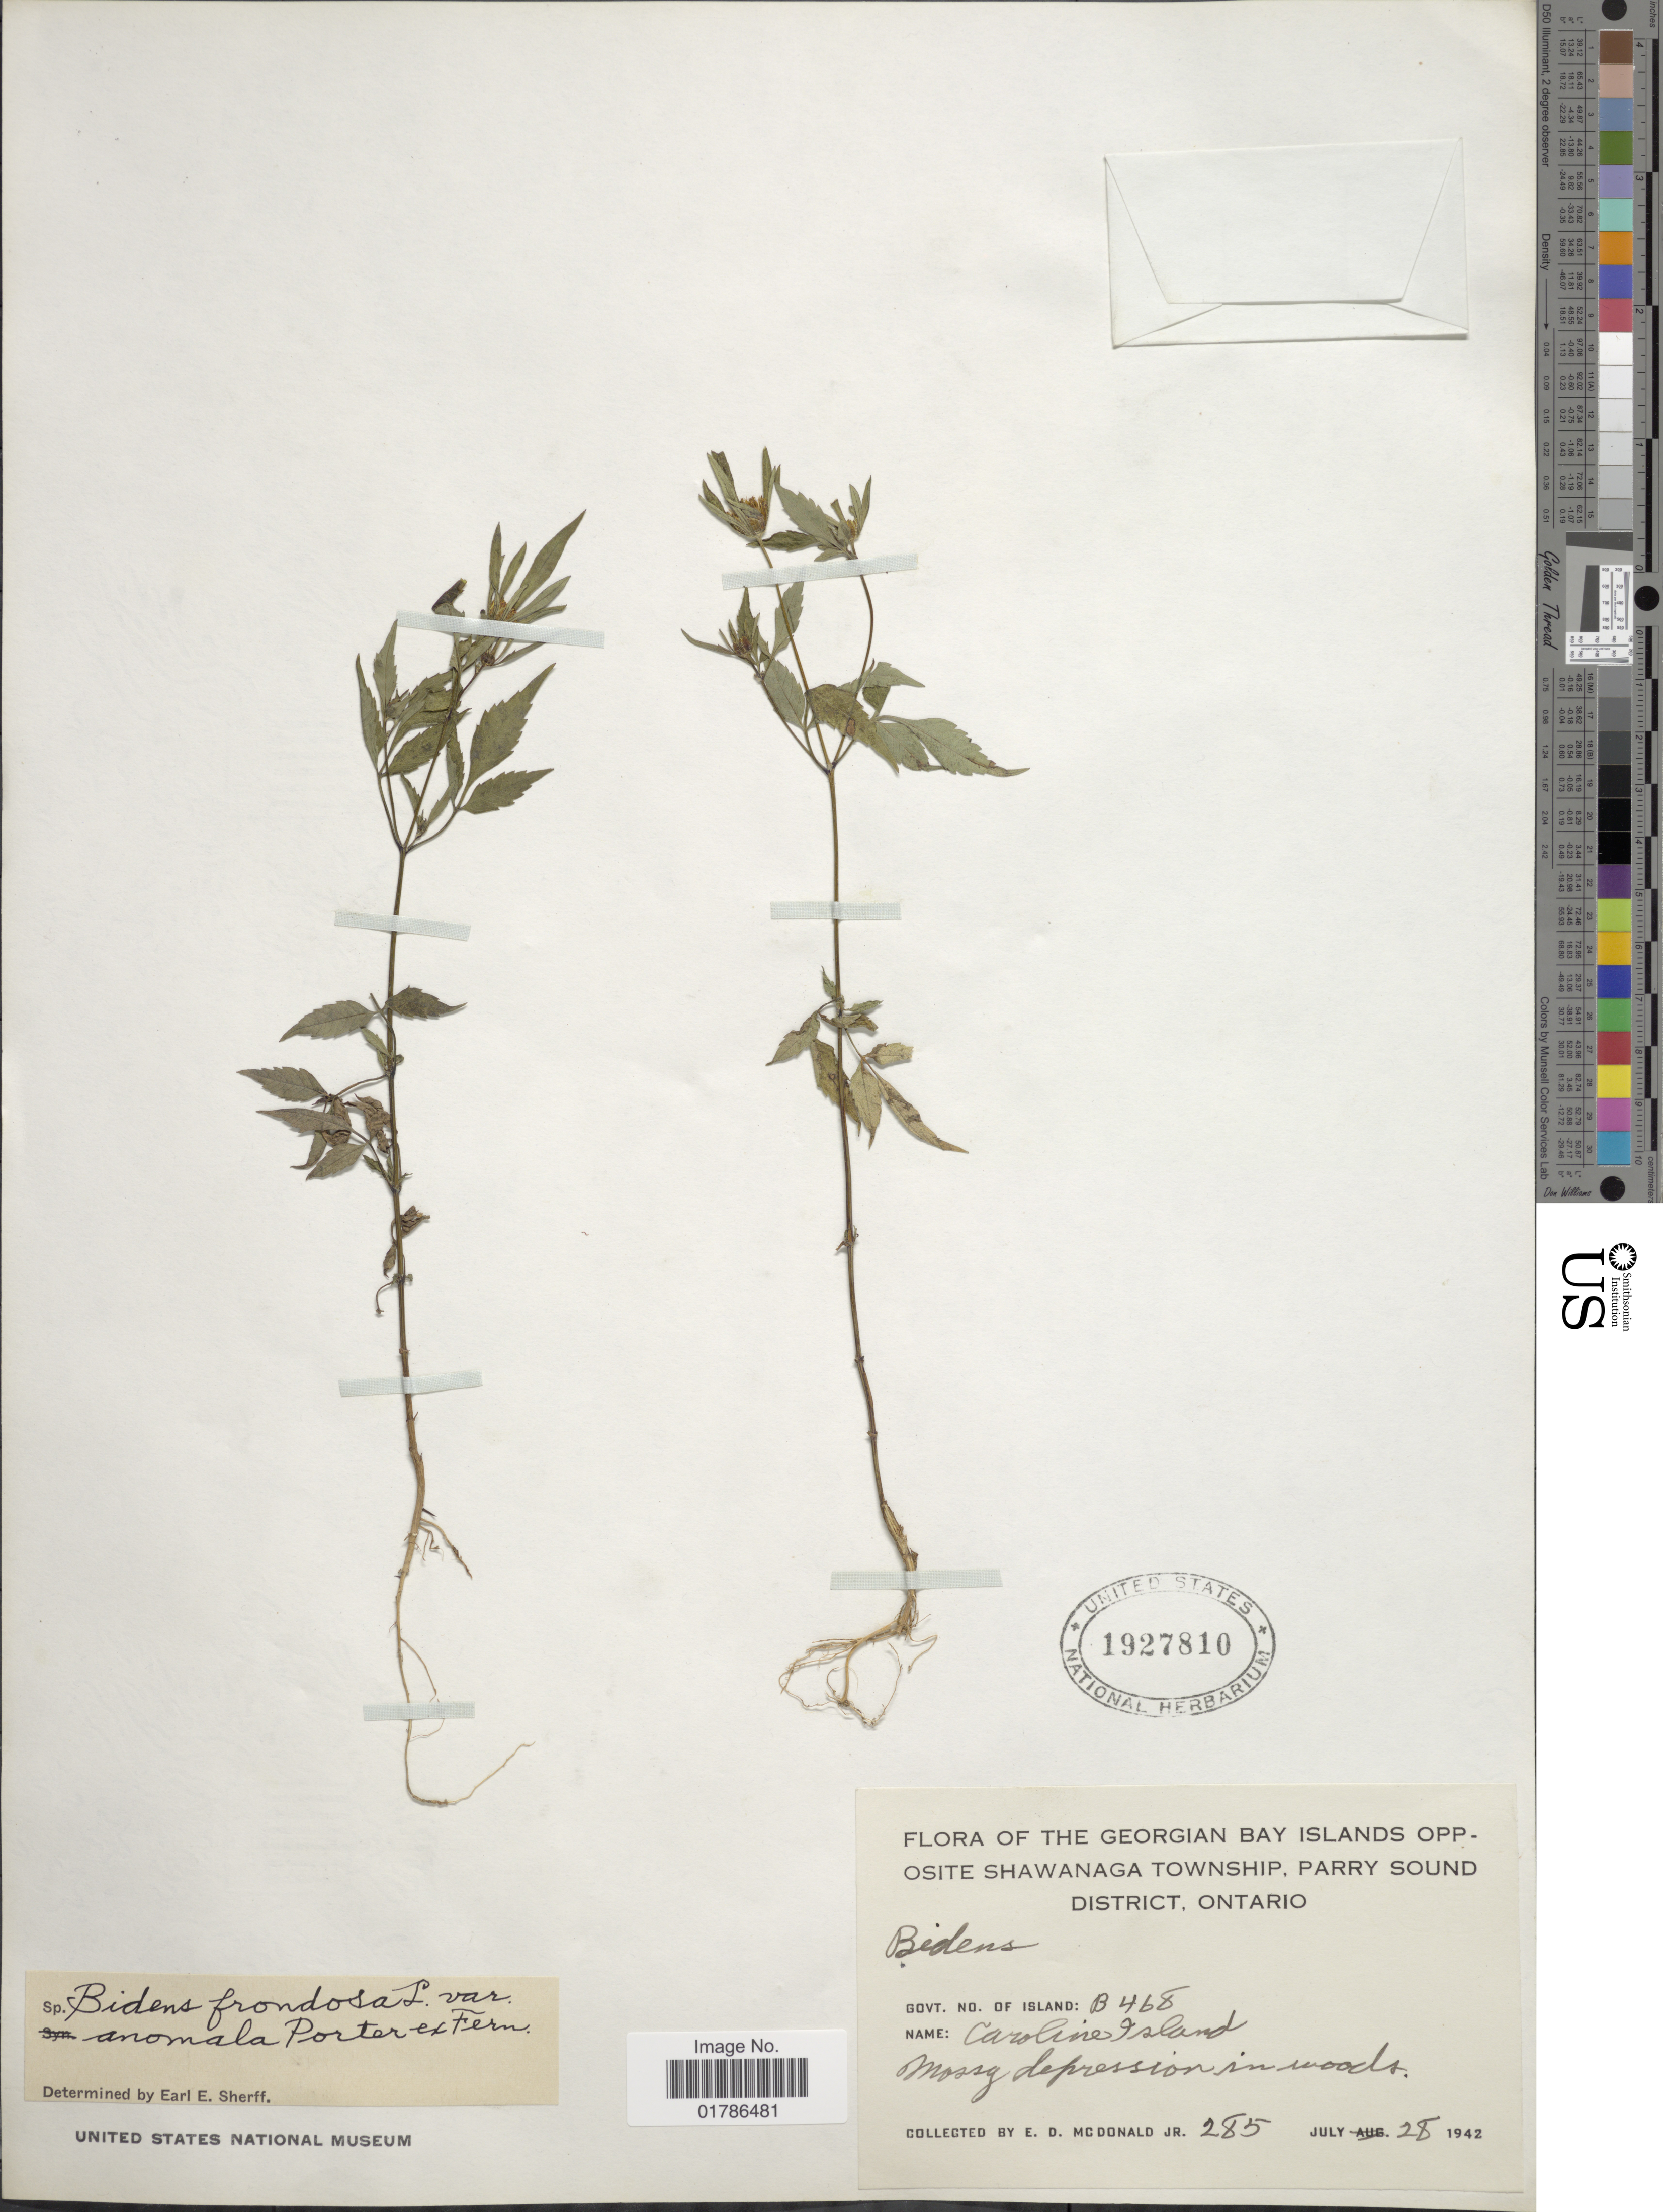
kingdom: Plantae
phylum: Tracheophyta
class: Magnoliopsida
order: Asterales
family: Asteraceae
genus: Bidens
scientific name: Bidens frondosa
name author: L.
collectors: E. D. McDonald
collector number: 285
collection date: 1942-07-28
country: Canada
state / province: Ontario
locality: Georgian Bay Islands opposite shawanaga township, Parry Sound District, Govt. No. of Island: B468, Caroline islands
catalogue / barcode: US 1927810